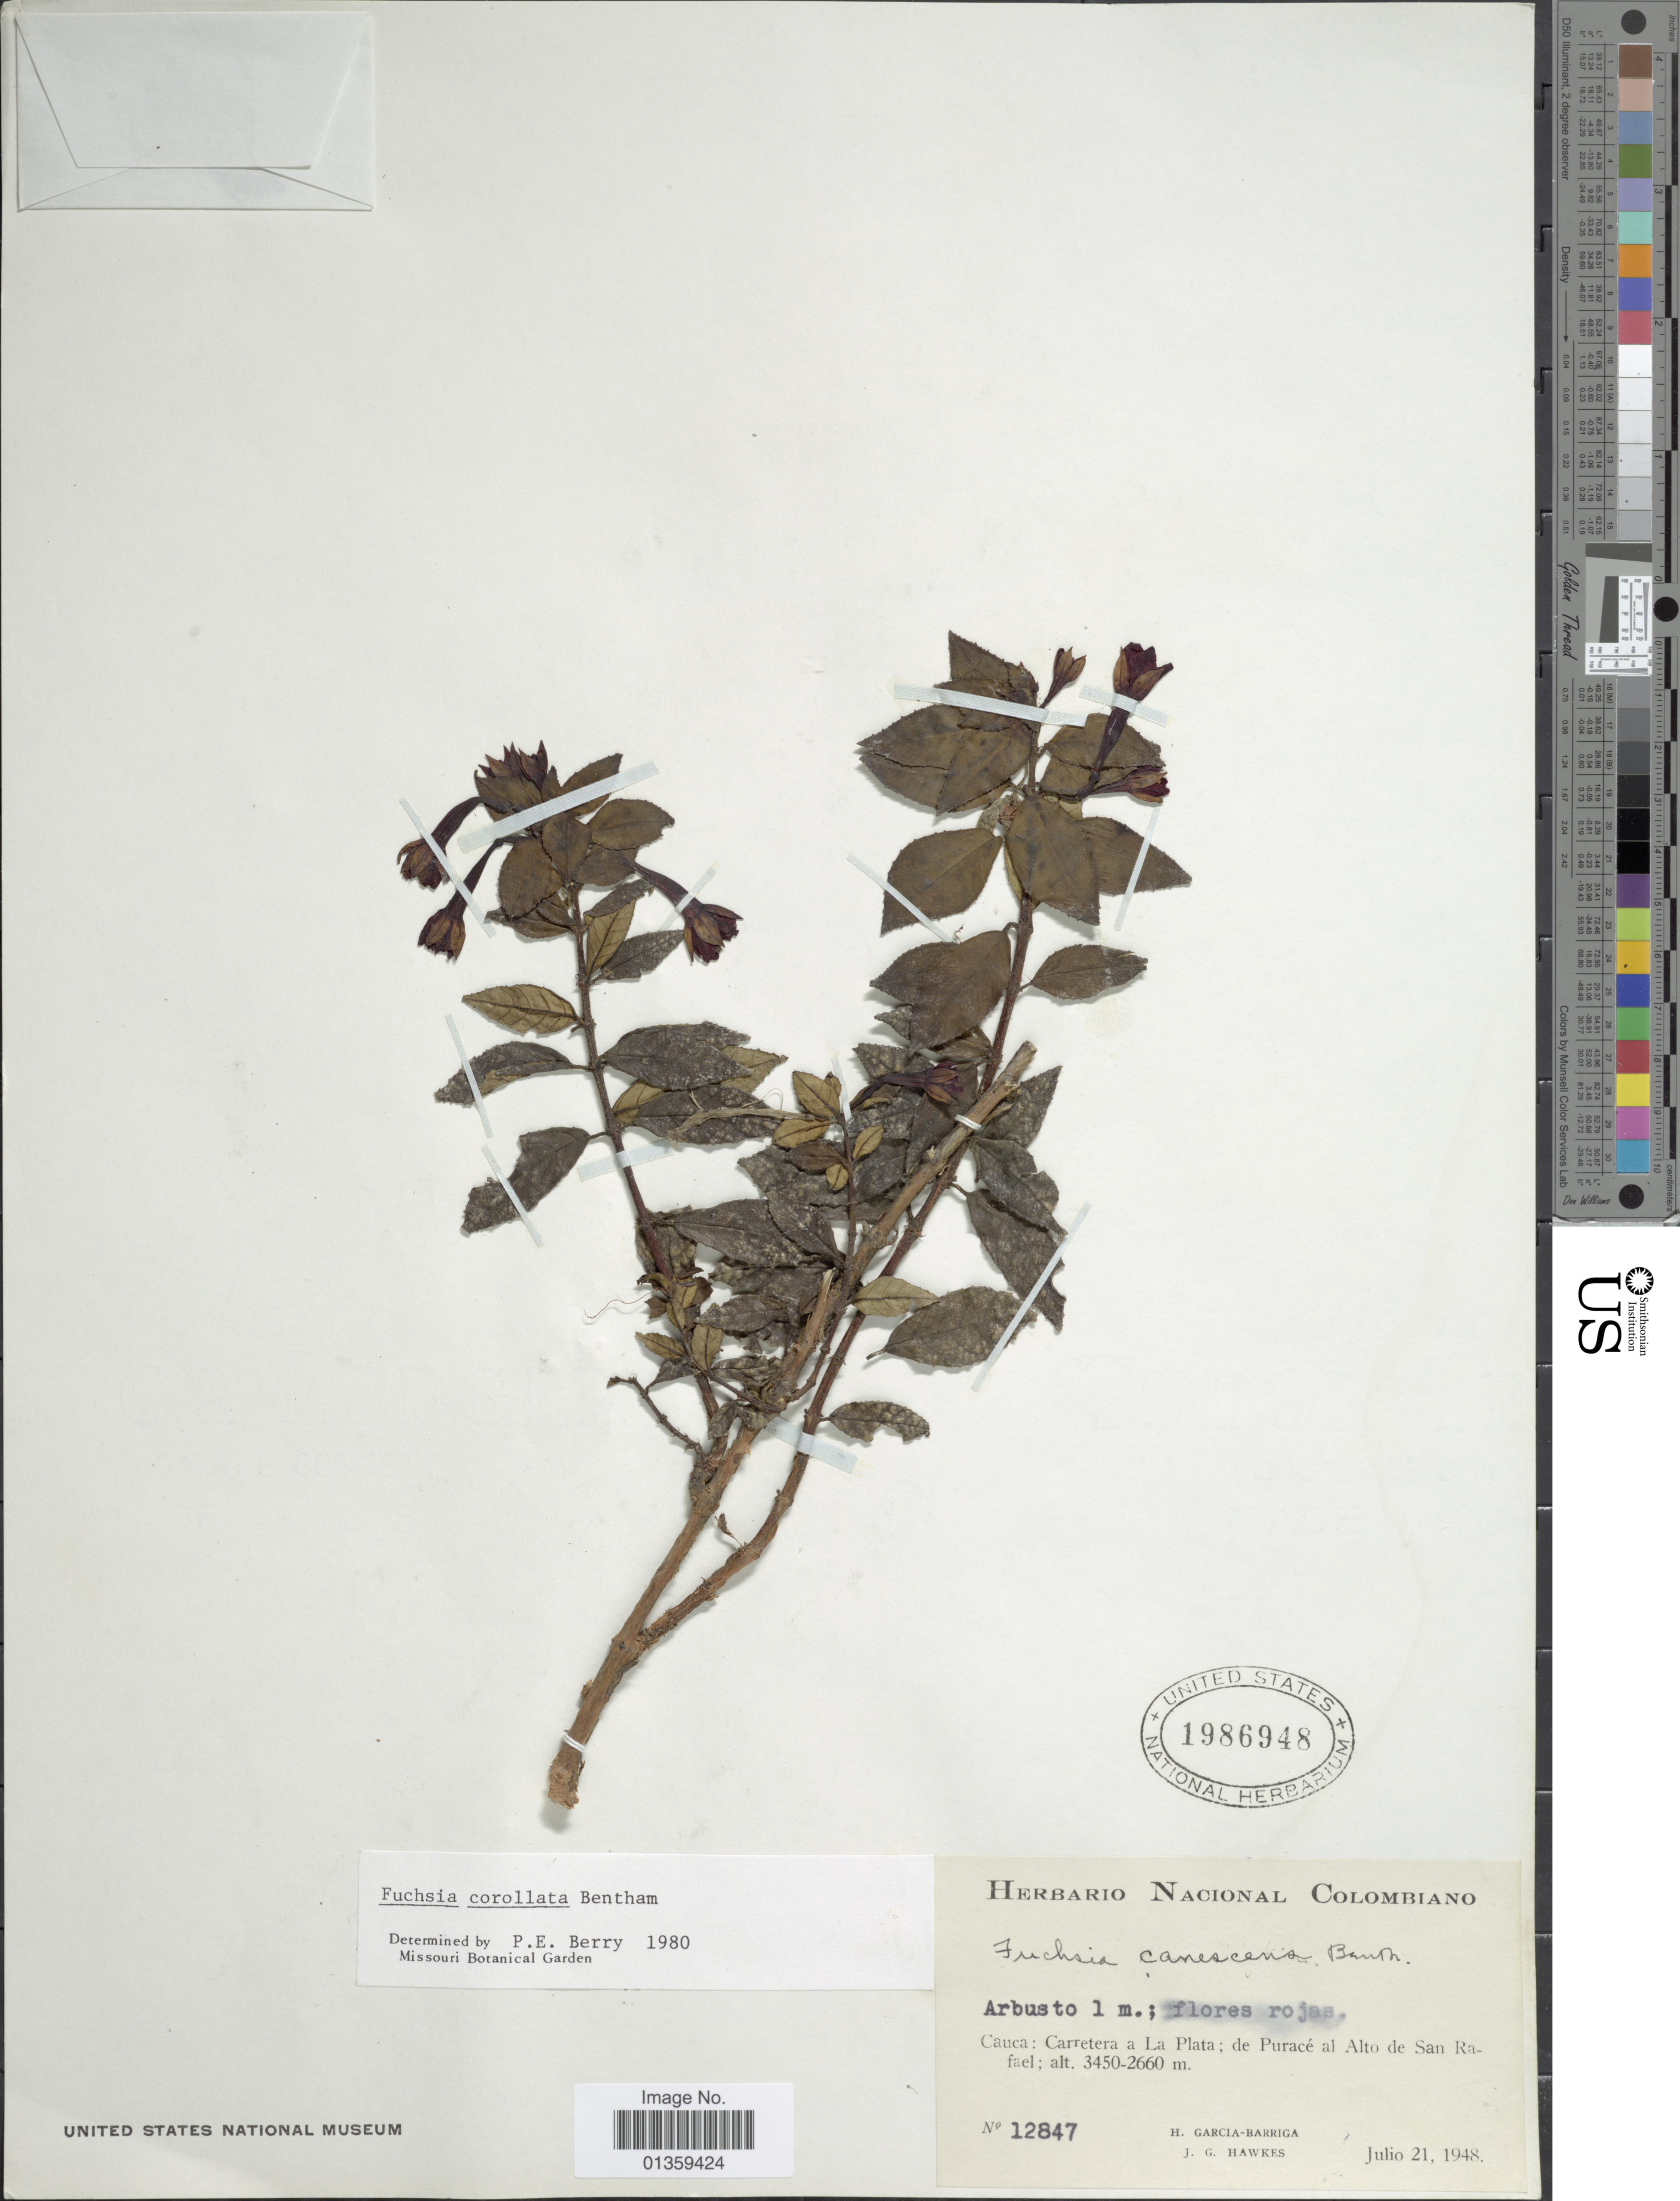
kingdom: Plantae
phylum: Tracheophyta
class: Magnoliopsida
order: Myrtales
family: Onagraceae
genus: Fuchsia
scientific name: Fuchsia corollata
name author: Benth.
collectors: H. García Barriga & J. Hawkes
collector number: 12847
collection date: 1948-07-21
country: Colombia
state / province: Cauca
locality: Carretera de La Plata; de Puracé al Alto de San Rafael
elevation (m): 2660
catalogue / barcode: US 1986948